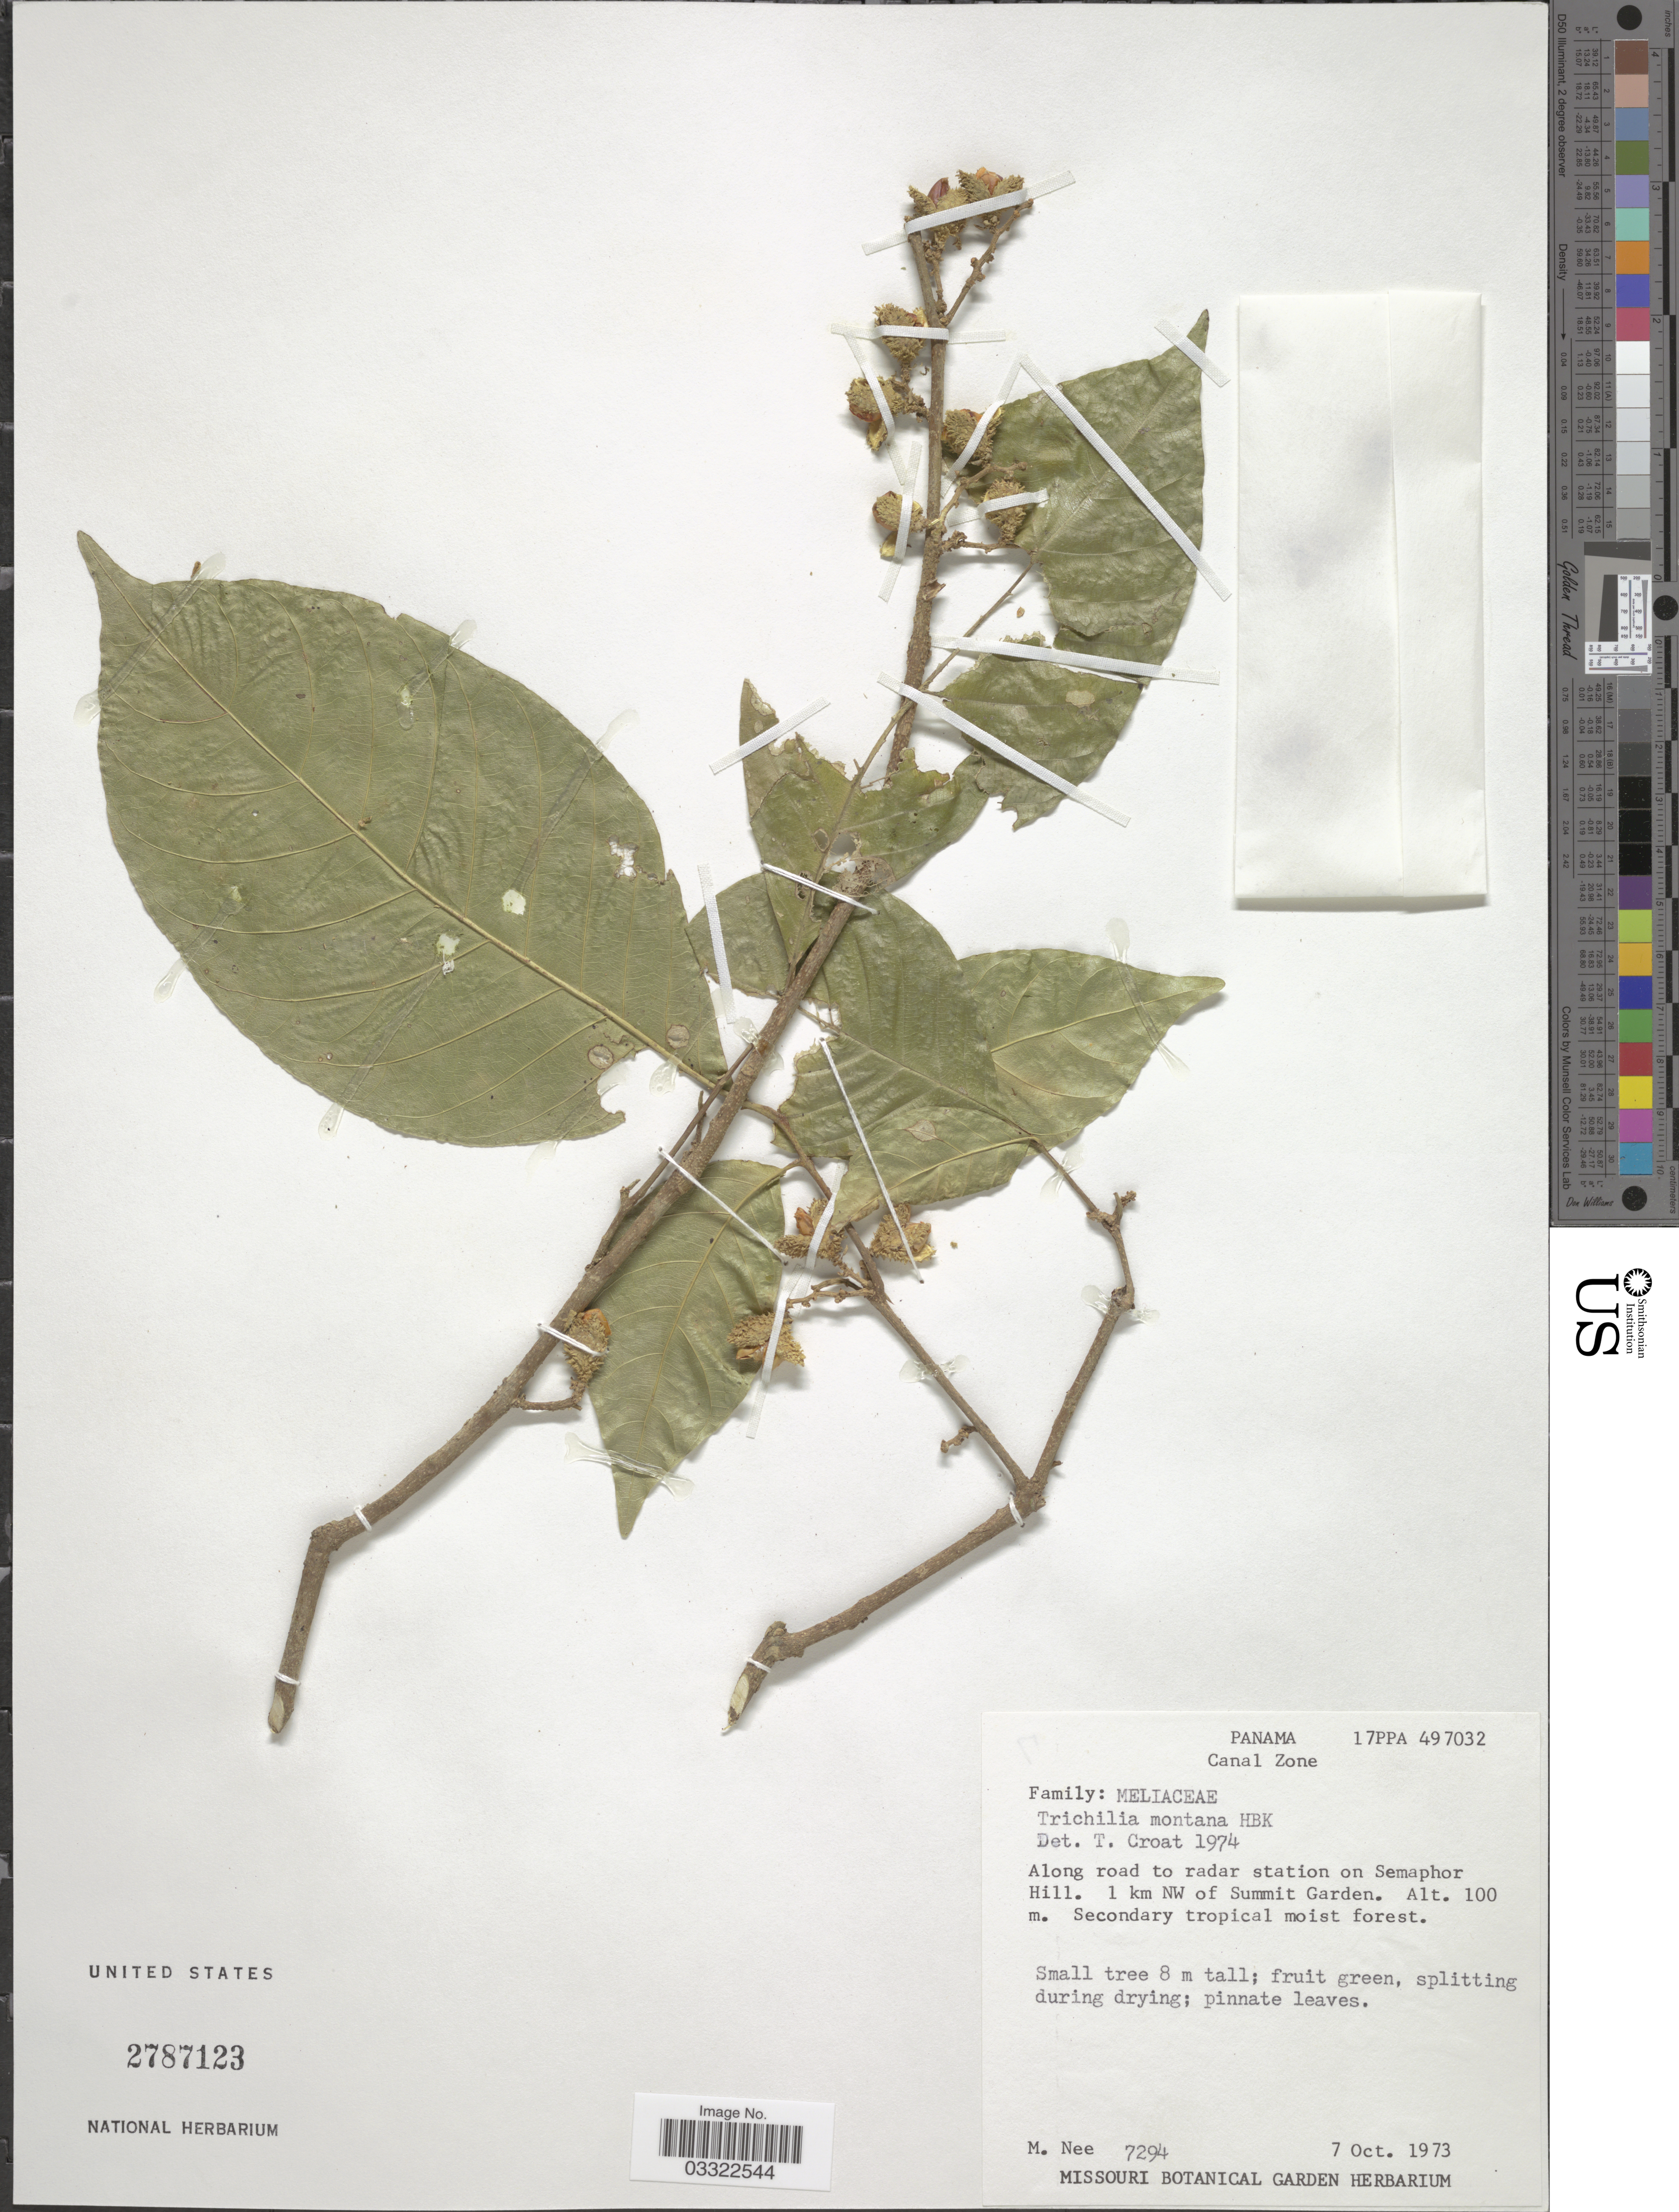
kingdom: Plantae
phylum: Tracheophyta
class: Magnoliopsida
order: Sapindales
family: Meliaceae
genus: Trichilia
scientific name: Trichilia montana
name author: Kunth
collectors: M. Nee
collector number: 7294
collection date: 1973-10-07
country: Panama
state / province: Colón / Panamá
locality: Canal Zone. Along road to radar station on Semaphor Hill. 1 km NW of Summit Garden.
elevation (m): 100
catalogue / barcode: US 2787123